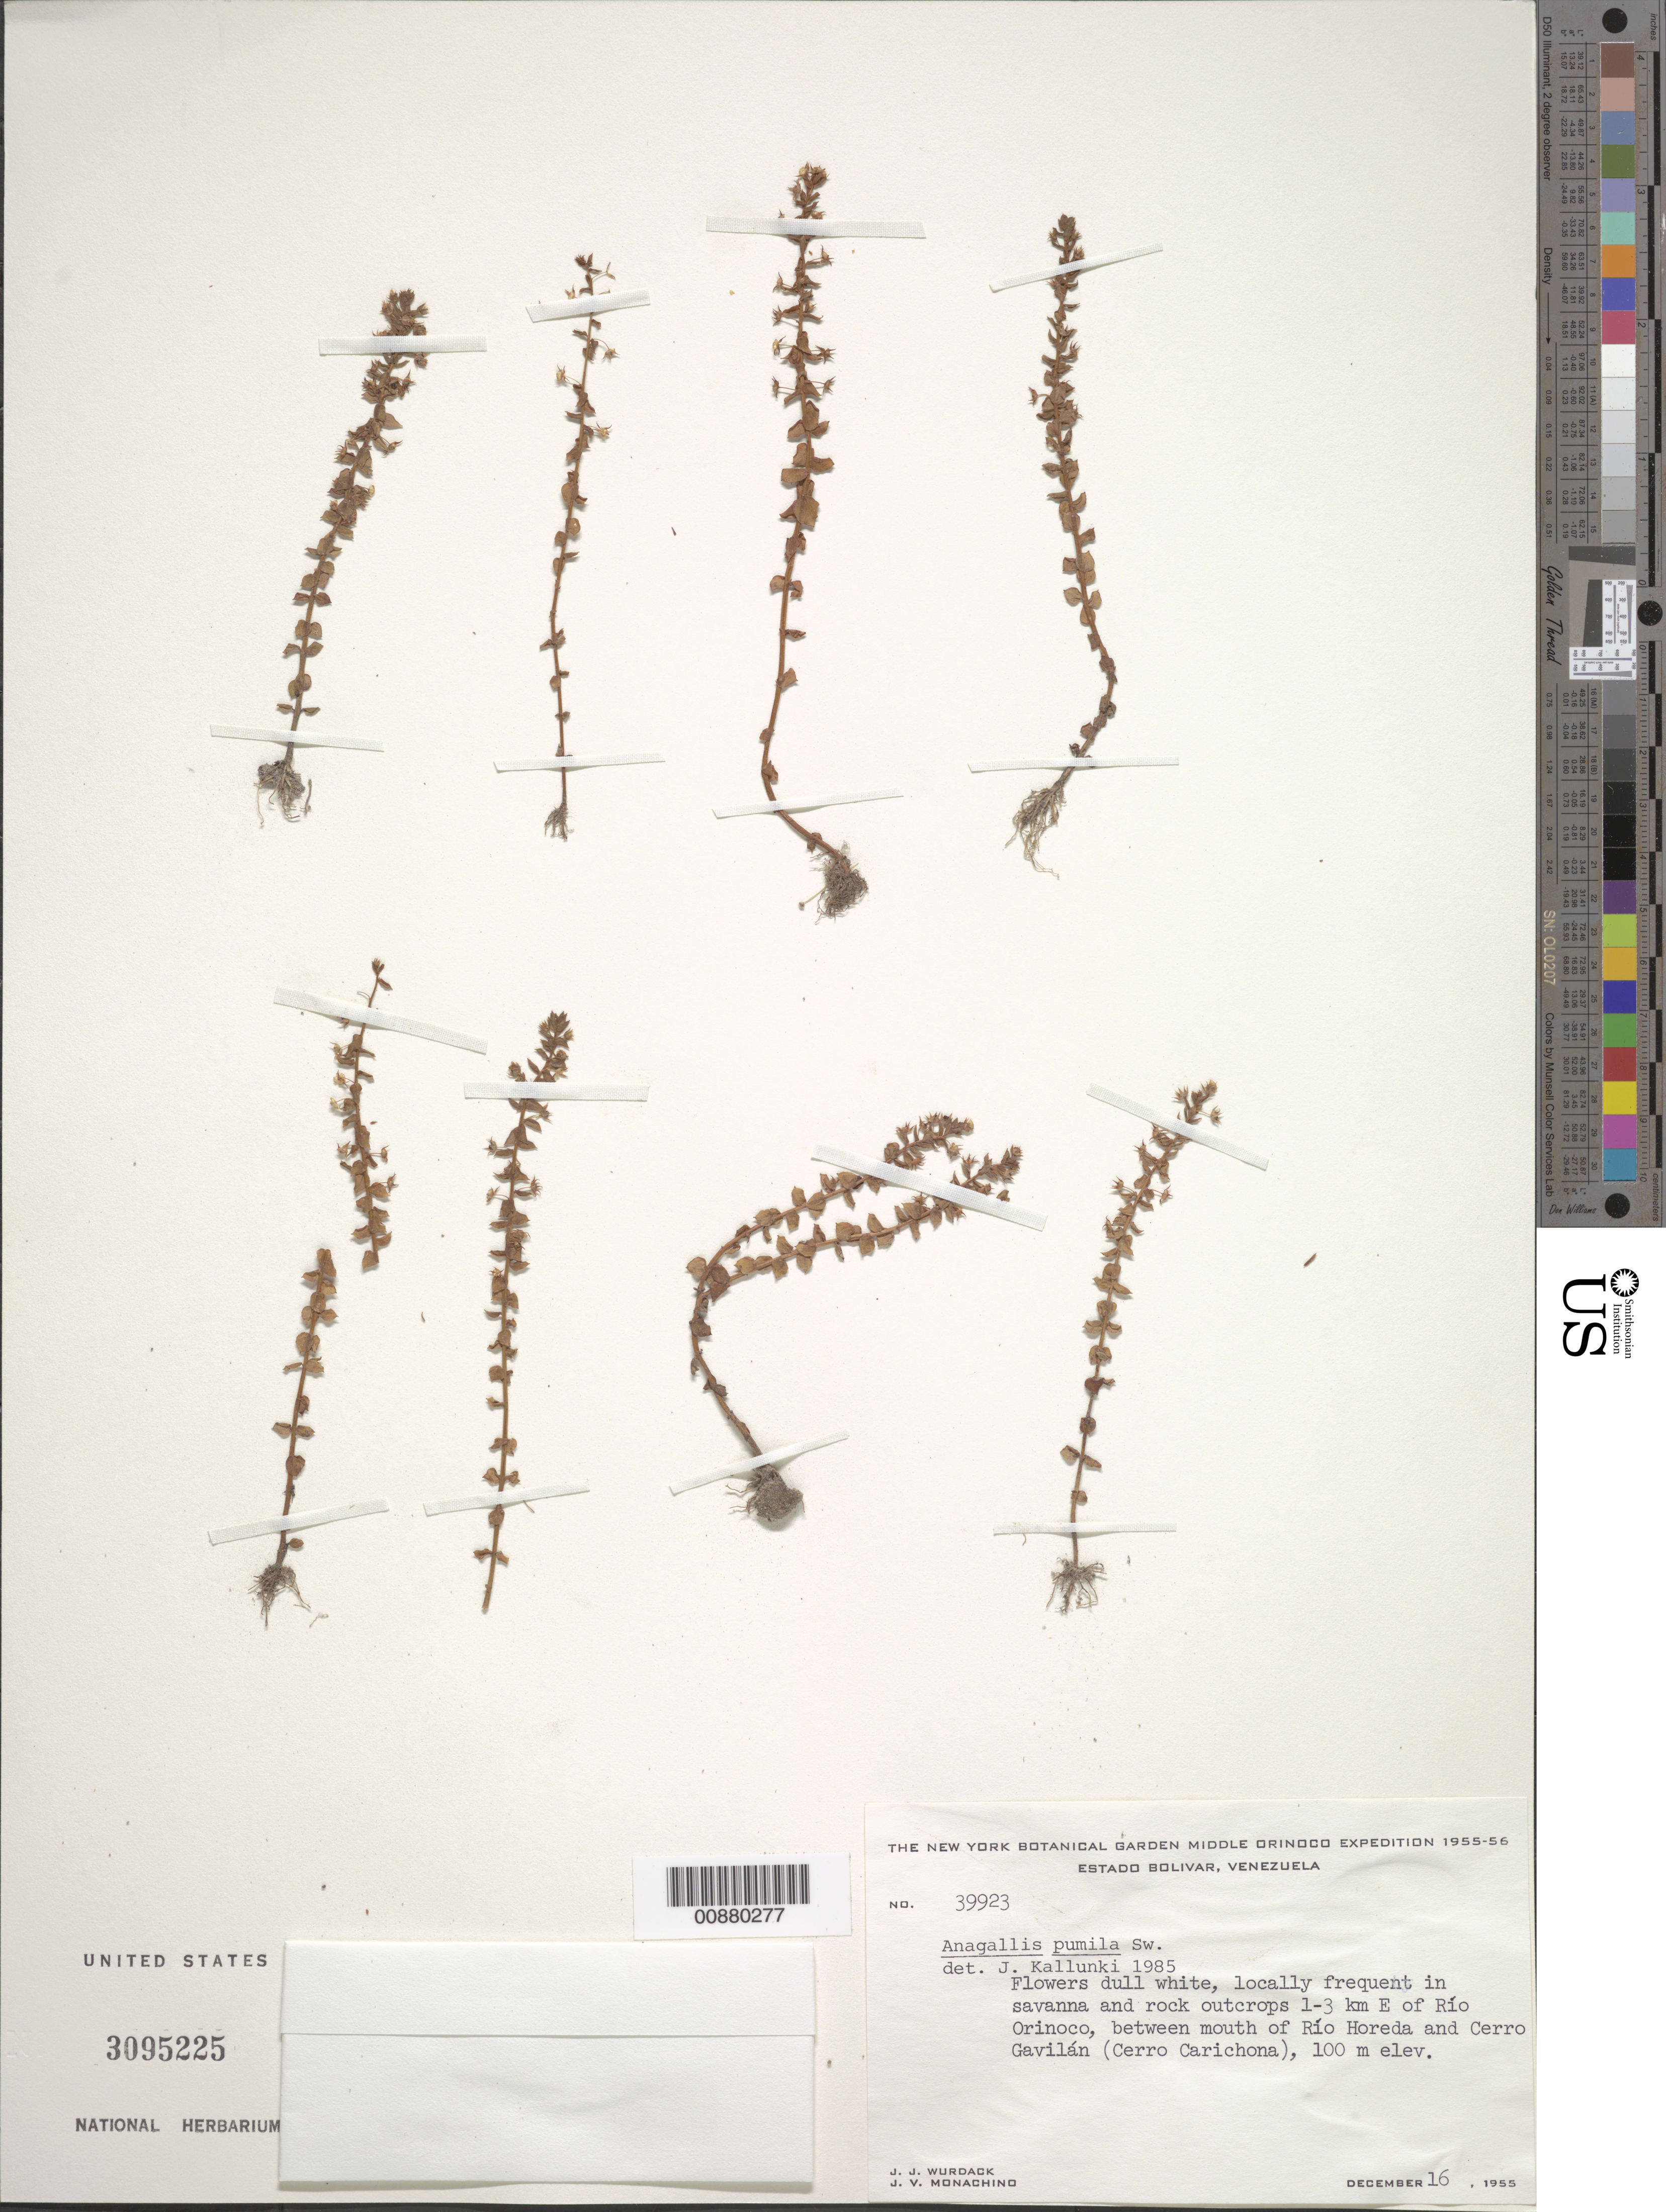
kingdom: Plantae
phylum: Tracheophyta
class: Magnoliopsida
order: Ericales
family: Primulaceae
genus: Anagallis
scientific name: Anagallis pumila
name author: Sw.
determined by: Kallunki, Jacquelyn A.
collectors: J. J. Wurdack & J. V. Monachino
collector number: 39923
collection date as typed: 16-Dec-55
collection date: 1955-12-16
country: Venezuela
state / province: Bolívar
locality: Río Orinoco, 1-3 km E of, between mouth of Río Horeda & Cerro Gavilan (Cerro Carichana)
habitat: Savanna and rock outcrops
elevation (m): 100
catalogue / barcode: US 3095225